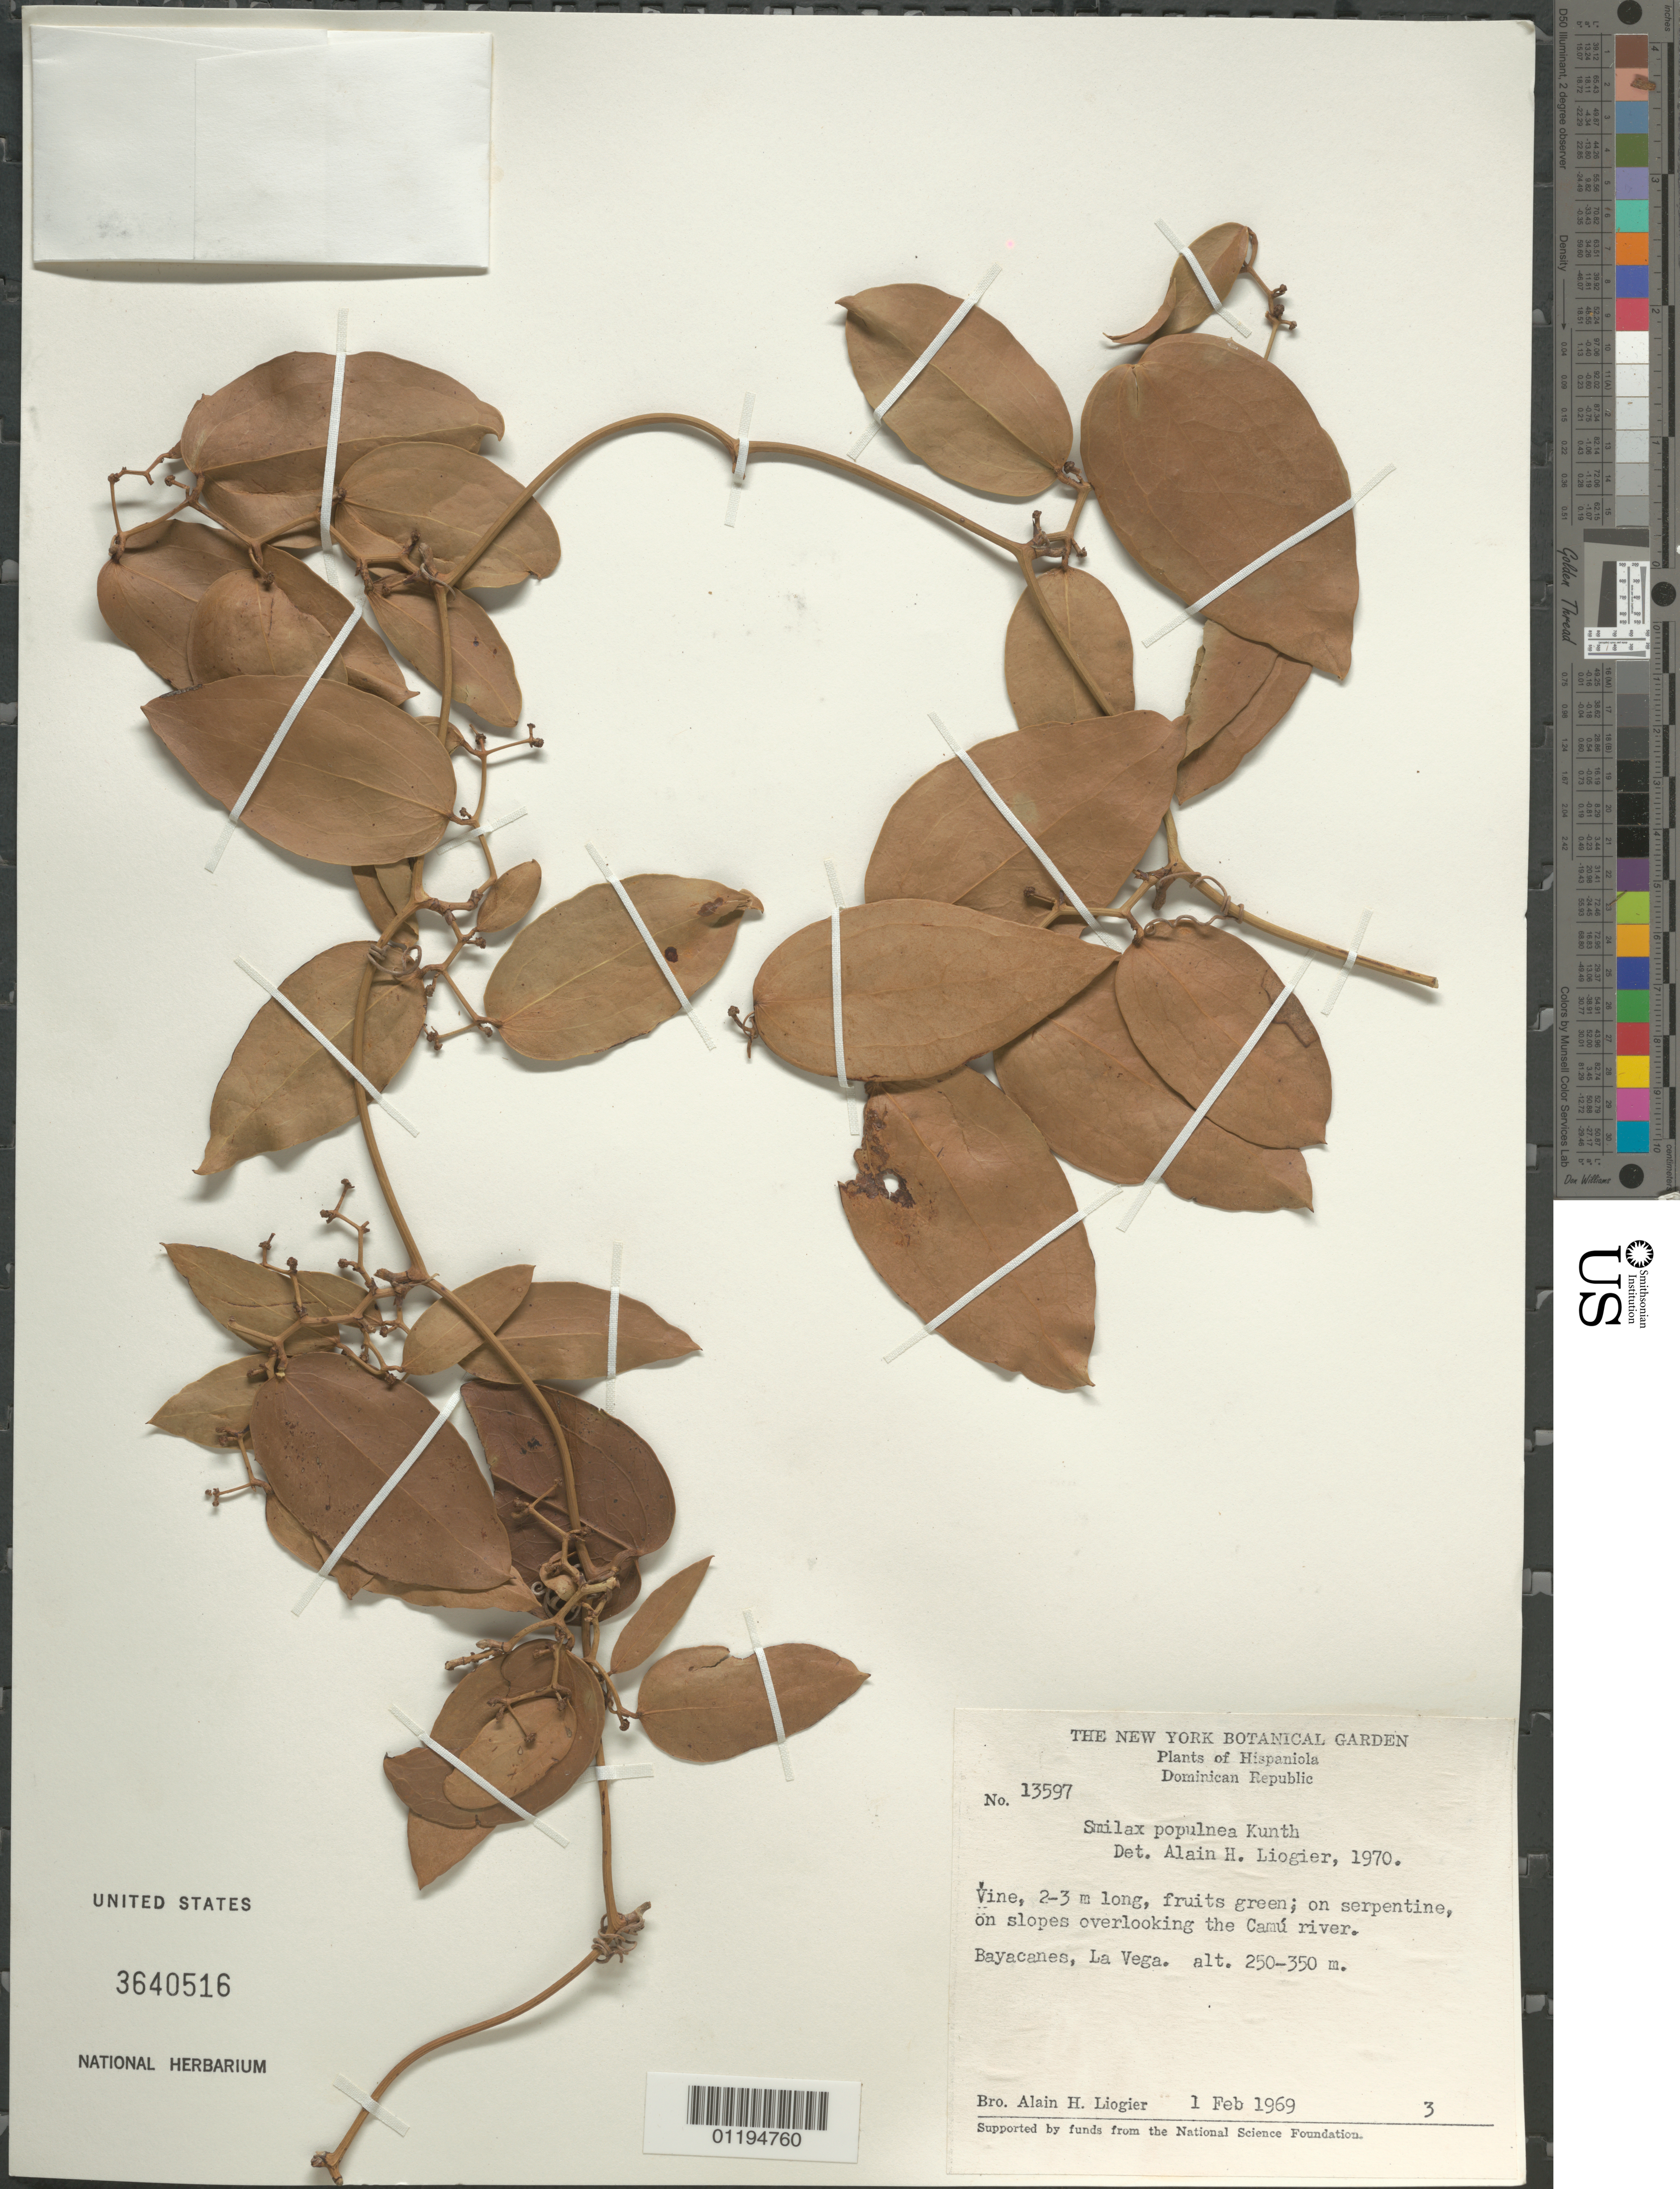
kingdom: Plantae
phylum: Tracheophyta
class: Liliopsida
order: Liliales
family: Smilacaceae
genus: Smilax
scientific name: Smilax populnea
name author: Kunth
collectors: A. H. Liogier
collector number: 13597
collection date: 1969-02-01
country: Dominican Republic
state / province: La Vega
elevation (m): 250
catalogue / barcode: US 3640516